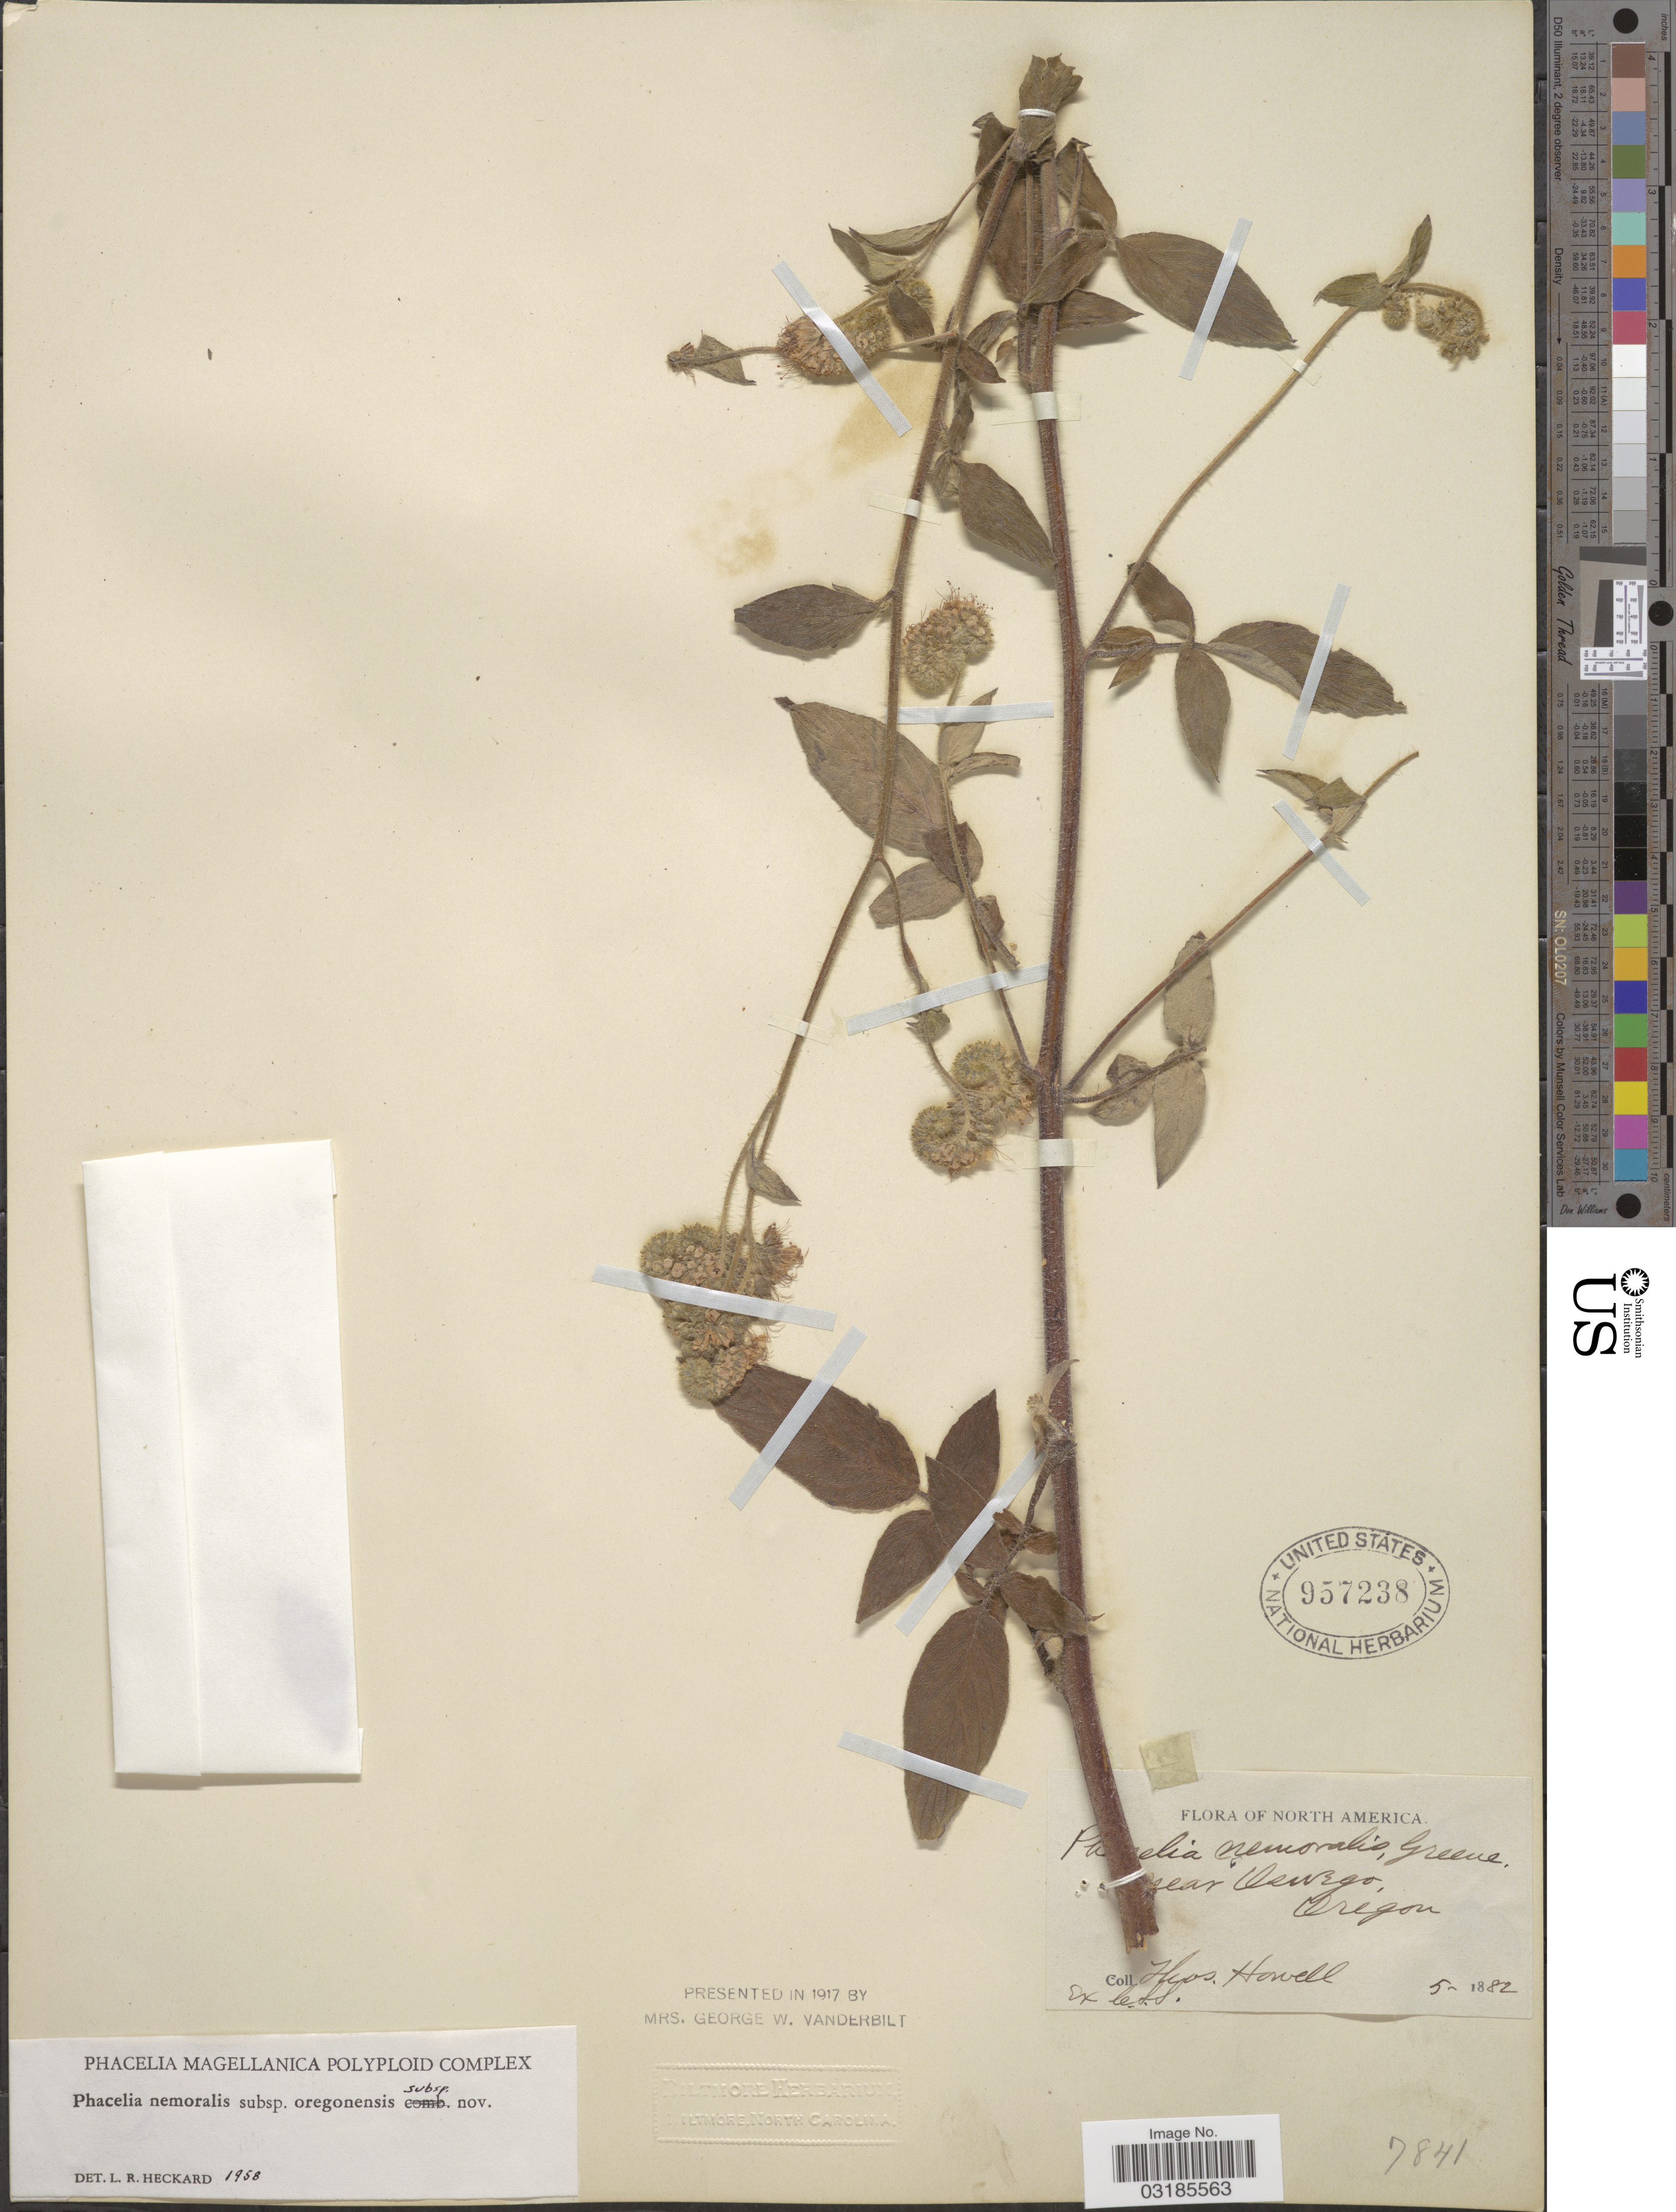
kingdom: Plantae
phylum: Tracheophyta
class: Magnoliopsida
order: Boraginales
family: Hydrophyllaceae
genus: Phacelia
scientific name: Phacelia nemoralis subsp. oregonensis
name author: Heckard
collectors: T. Howell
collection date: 1882-05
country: United States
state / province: Oregon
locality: Near Oswego.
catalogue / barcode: US 957238